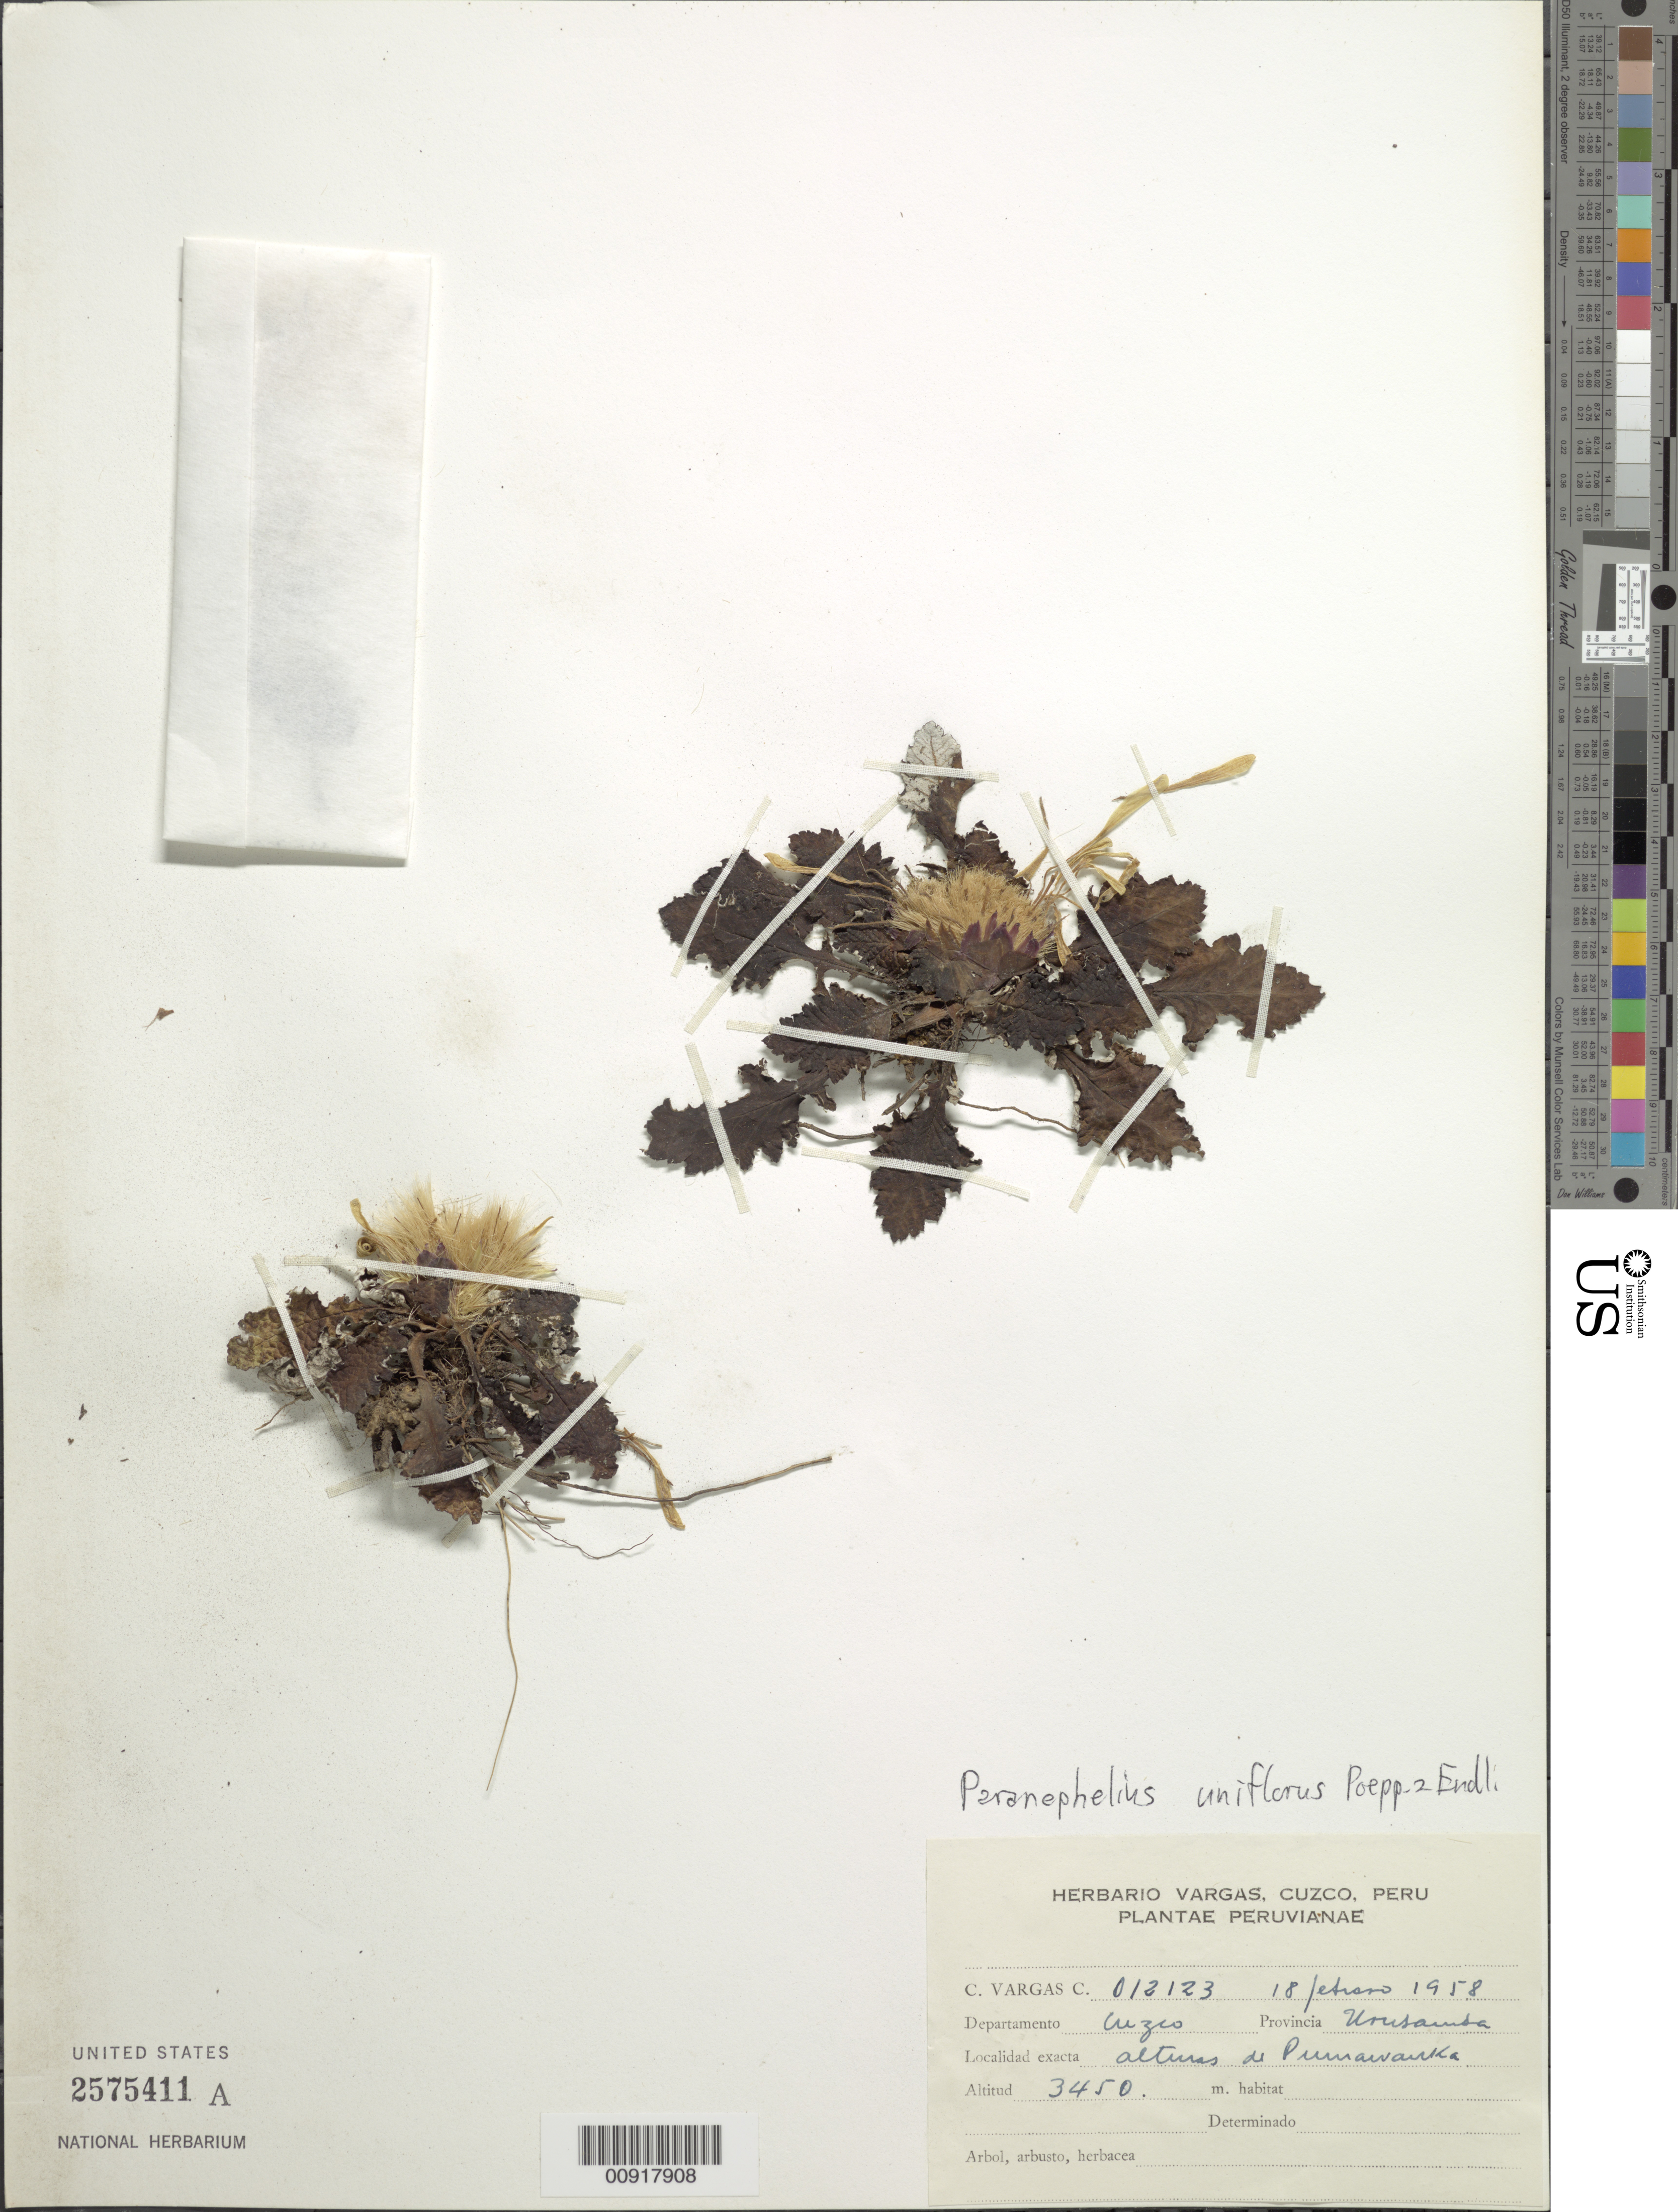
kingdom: Plantae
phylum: Tracheophyta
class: Magnoliopsida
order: Asterales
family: Asteraceae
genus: Paranephelius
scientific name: Paranephelius uniflorus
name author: Poepp. & Endl.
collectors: C. Vargas C.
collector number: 12123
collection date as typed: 18 February 1958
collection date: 1958-02-18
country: Peru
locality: Prov. Urubamba, Dpto. Cuzco, laturas de Pumawanka [?]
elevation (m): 3450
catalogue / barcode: US 2575411A